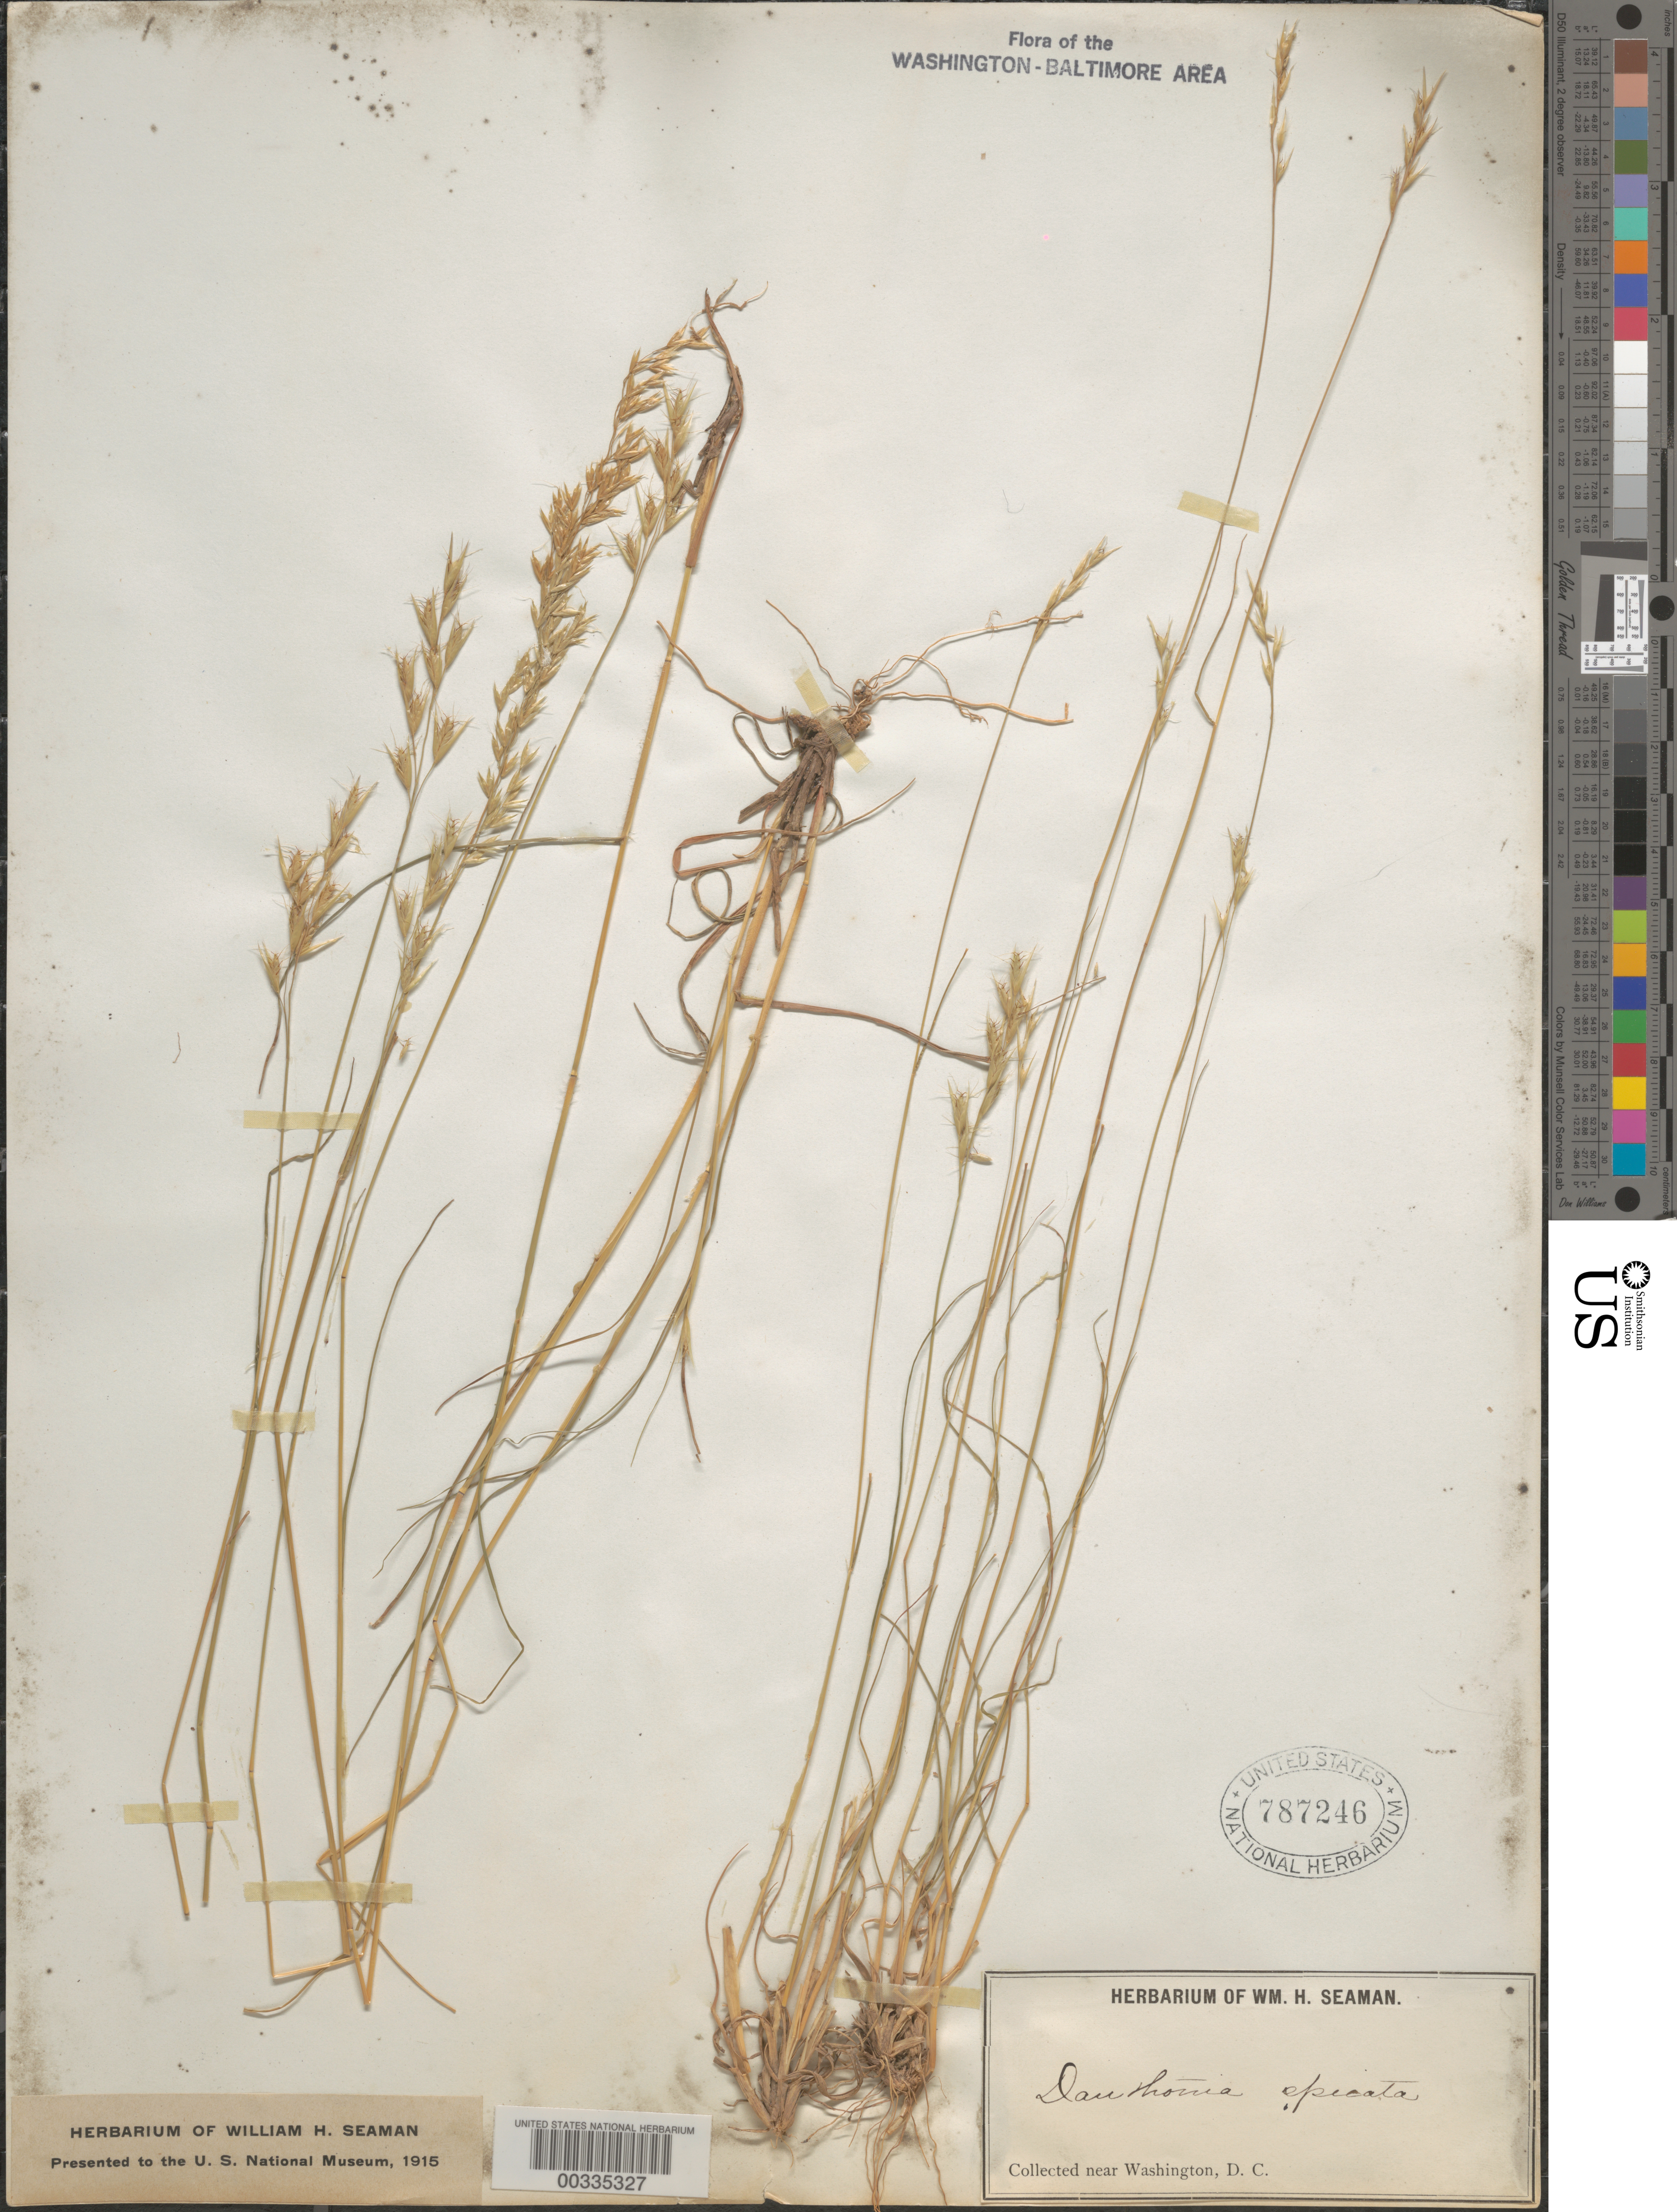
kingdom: Plantae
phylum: Tracheophyta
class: Liliopsida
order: Poales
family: Poaceae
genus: Danthonia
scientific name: Danthonia spicata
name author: (L.) P. Beauv. ex Roem. & Schult.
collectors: W. Seaman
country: United States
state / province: District of Columbia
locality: Near Washington DC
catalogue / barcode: US 787246